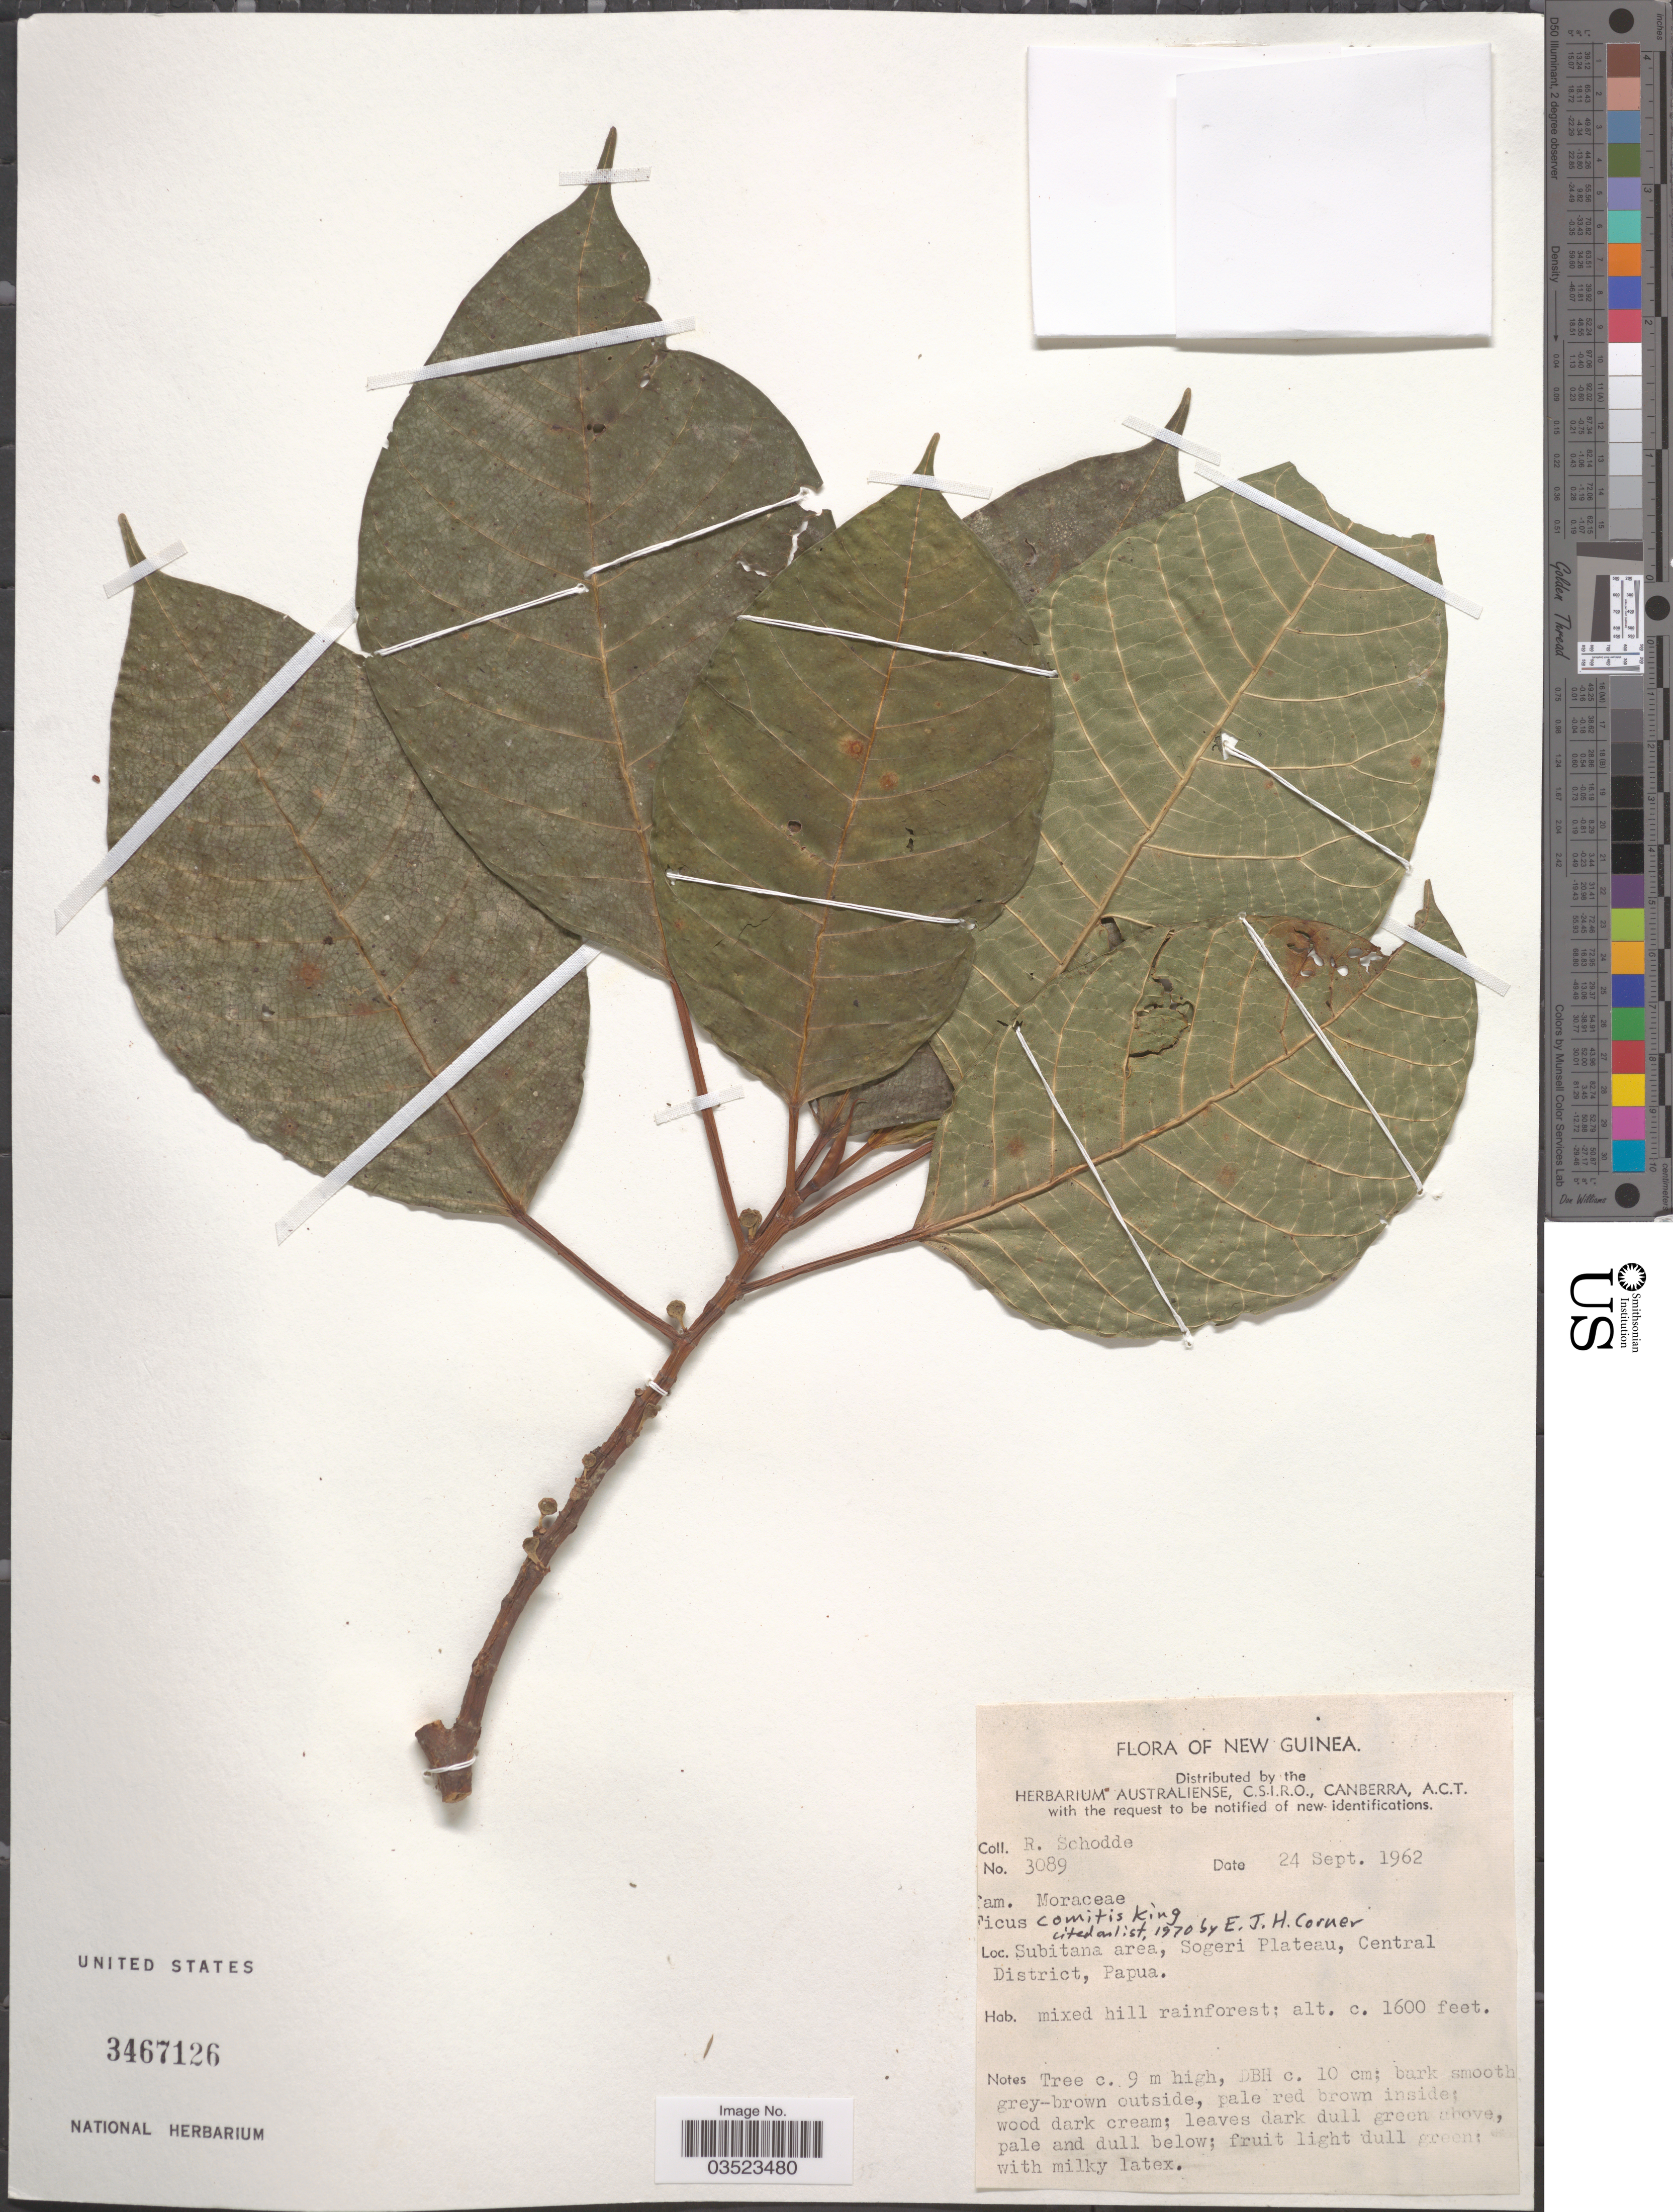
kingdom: Plantae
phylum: Tracheophyta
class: Magnoliopsida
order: Rosales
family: Moraceae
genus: Ficus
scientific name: Ficus comitis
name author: King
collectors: R. Schodde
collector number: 3089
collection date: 1962-09-24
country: Papua New Guinea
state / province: Central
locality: New Guinea. Subitana area, Sogeri Plateau, Central District, Papua.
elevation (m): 488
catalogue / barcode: US 3467126